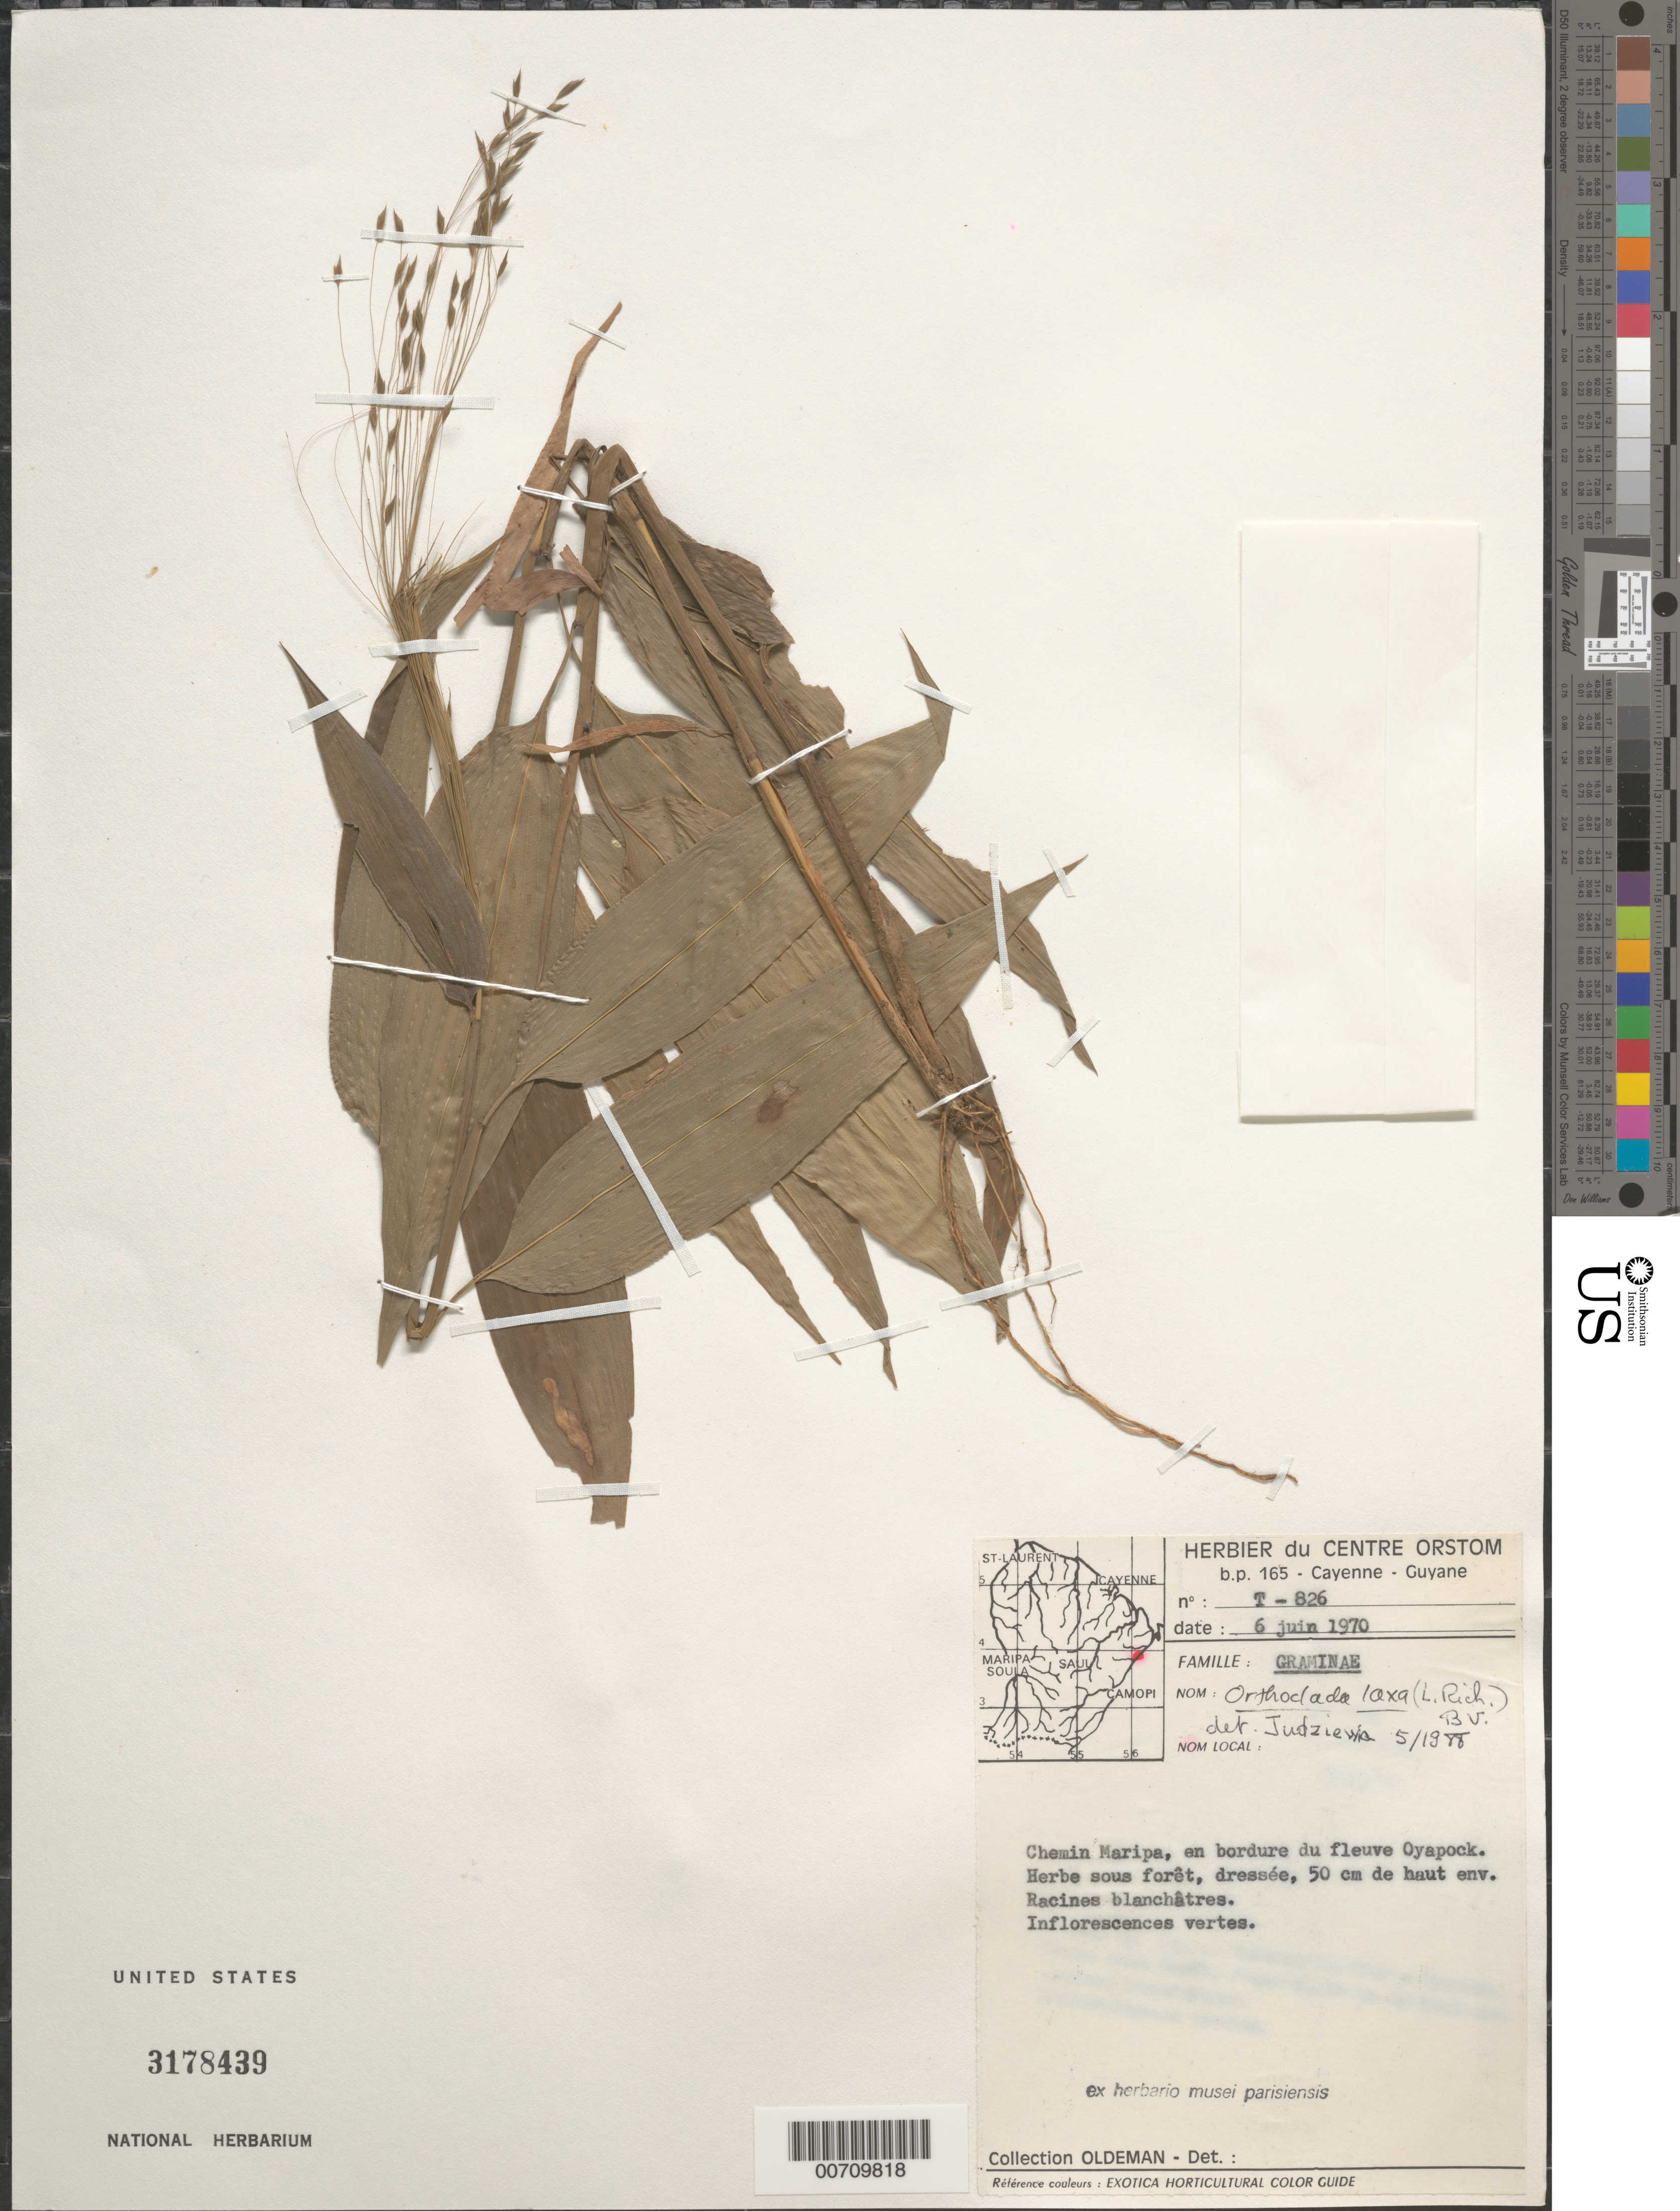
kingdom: Plantae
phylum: Tracheophyta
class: Liliopsida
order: Poales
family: Poaceae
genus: Orthoclada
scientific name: Orthoclada laxa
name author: P. Beauv.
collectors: R. Oldeman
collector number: T 826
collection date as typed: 6-Jun-70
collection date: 1970-06-06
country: French Guiana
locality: Chemin Maripa, en bordure du fleuve Oyapock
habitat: Forest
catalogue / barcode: US 3178439